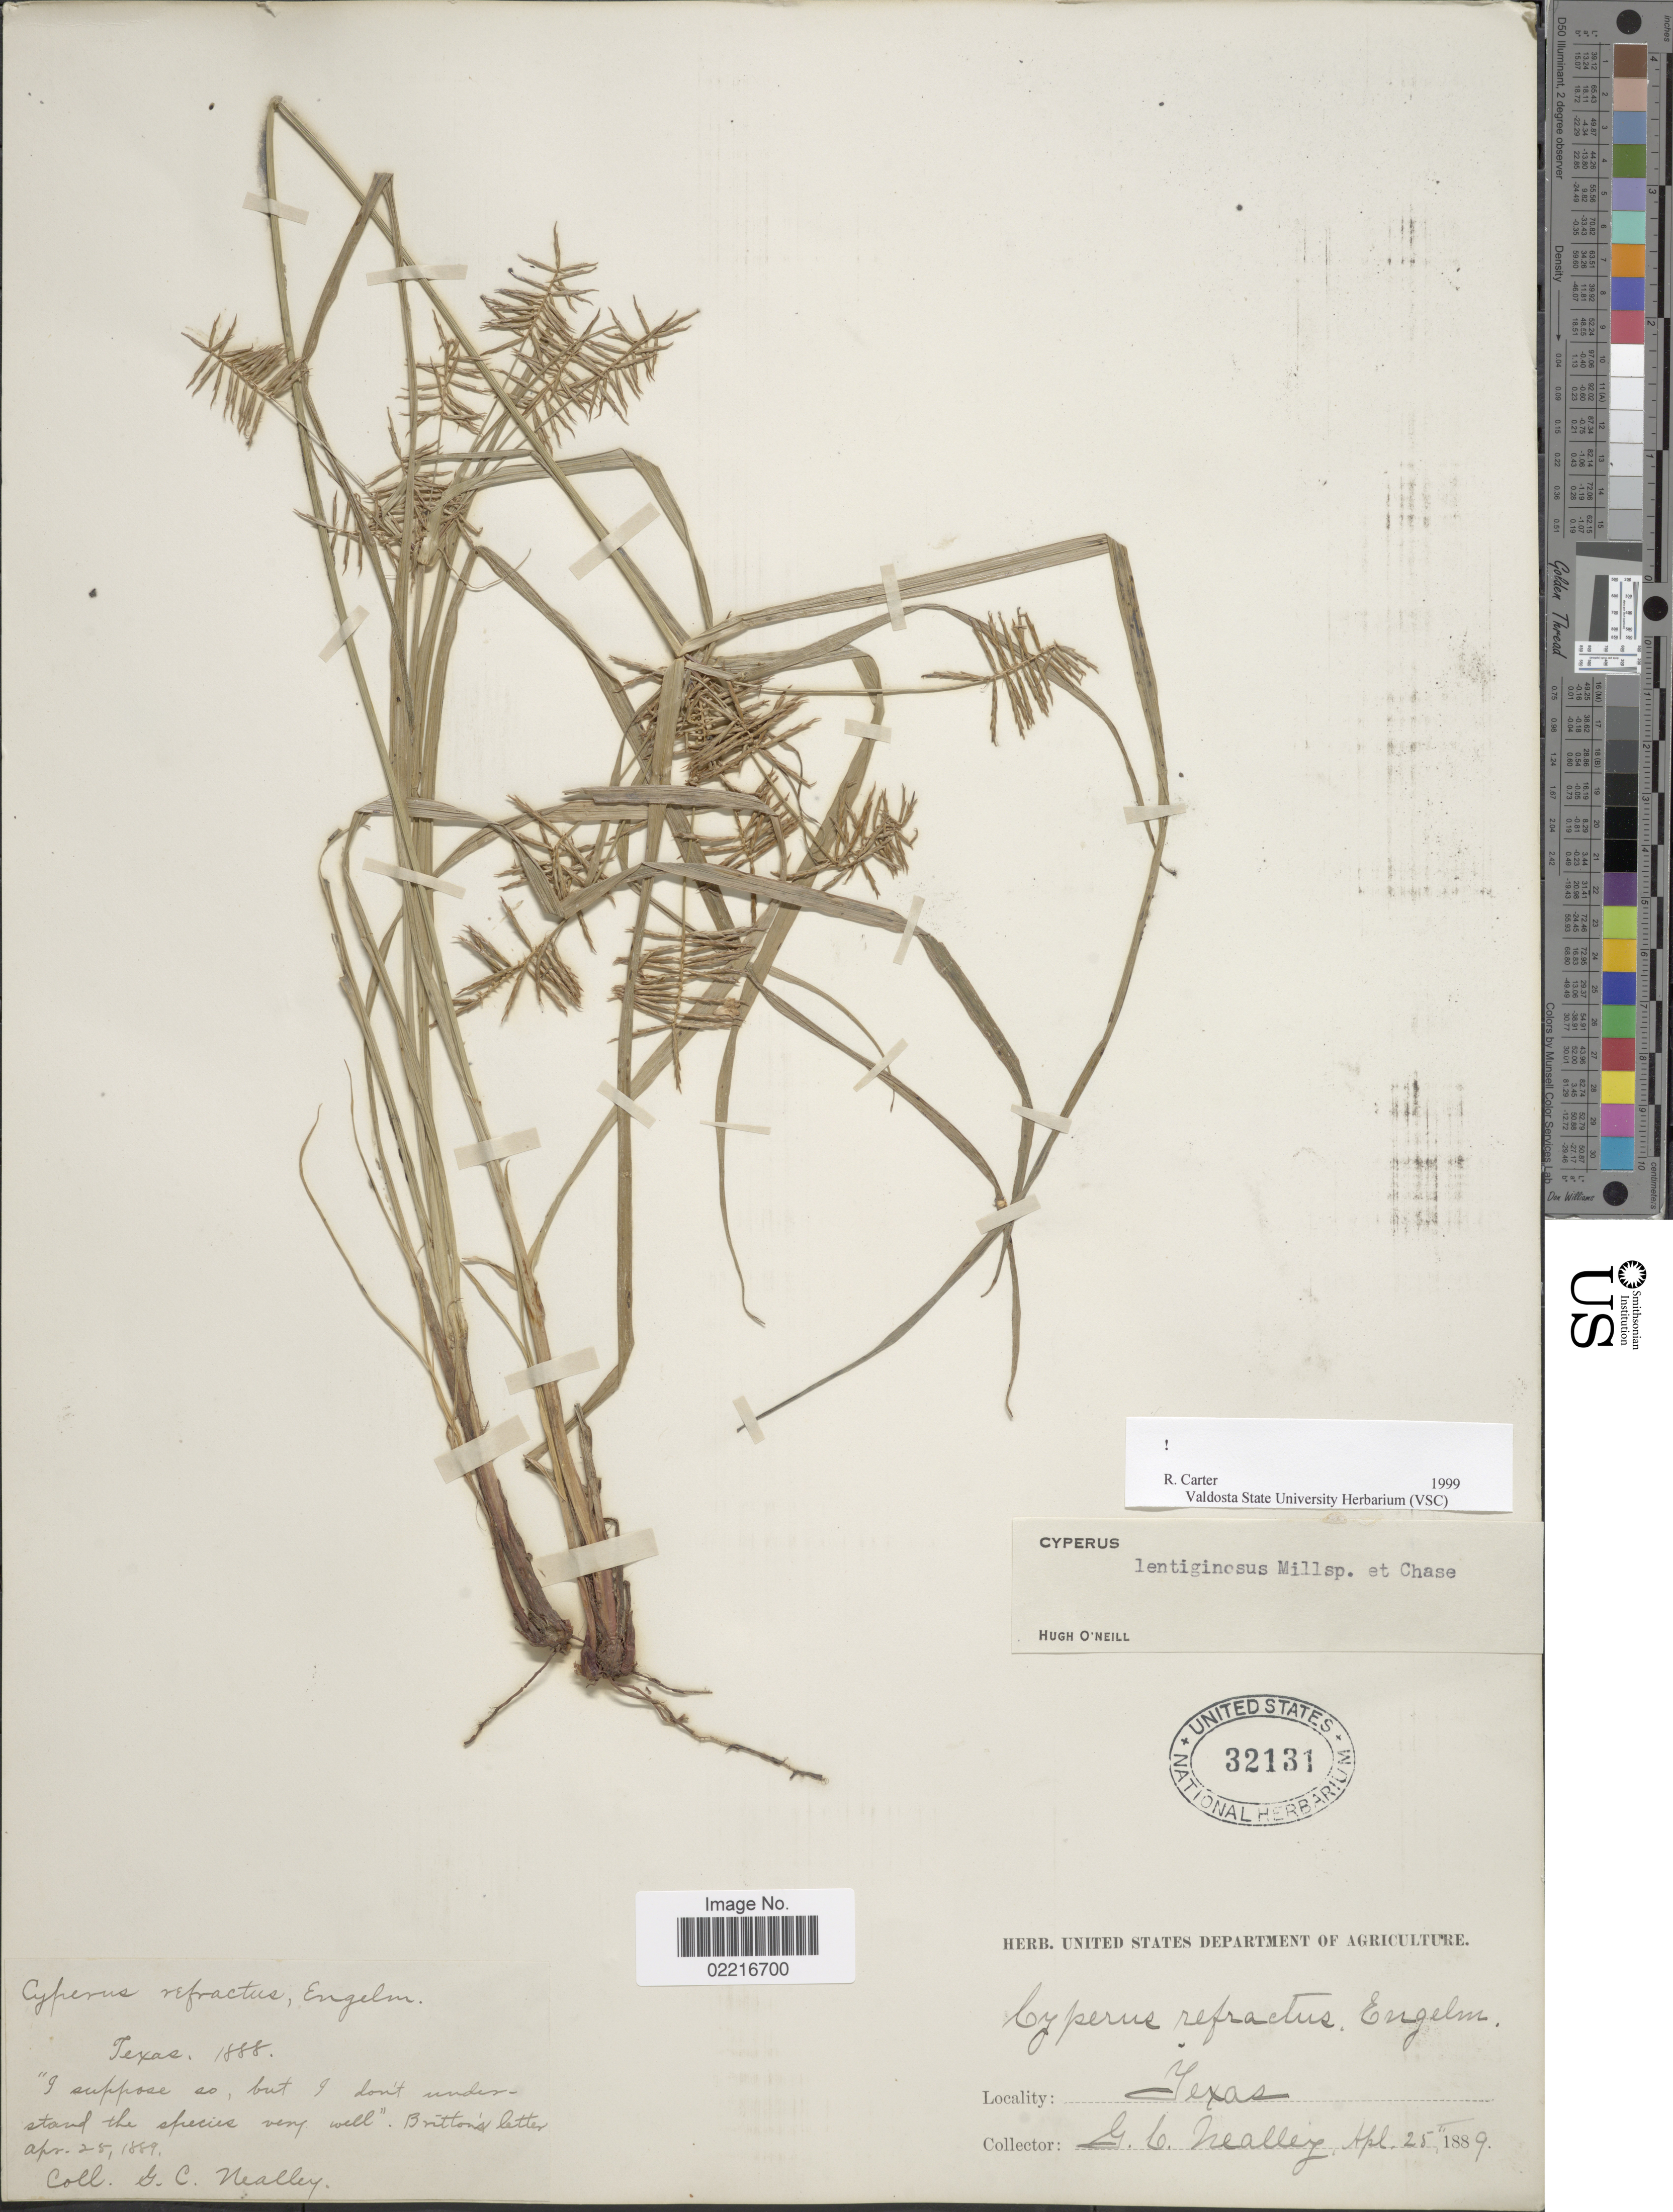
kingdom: Plantae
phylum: Tracheophyta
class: Liliopsida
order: Poales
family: Cyperaceae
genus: Cyperus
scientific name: Cyperus lentiginosus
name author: Millsp. & Chase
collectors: G. C. Nealley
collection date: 1889-04-25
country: United States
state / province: Texas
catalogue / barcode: US 32131